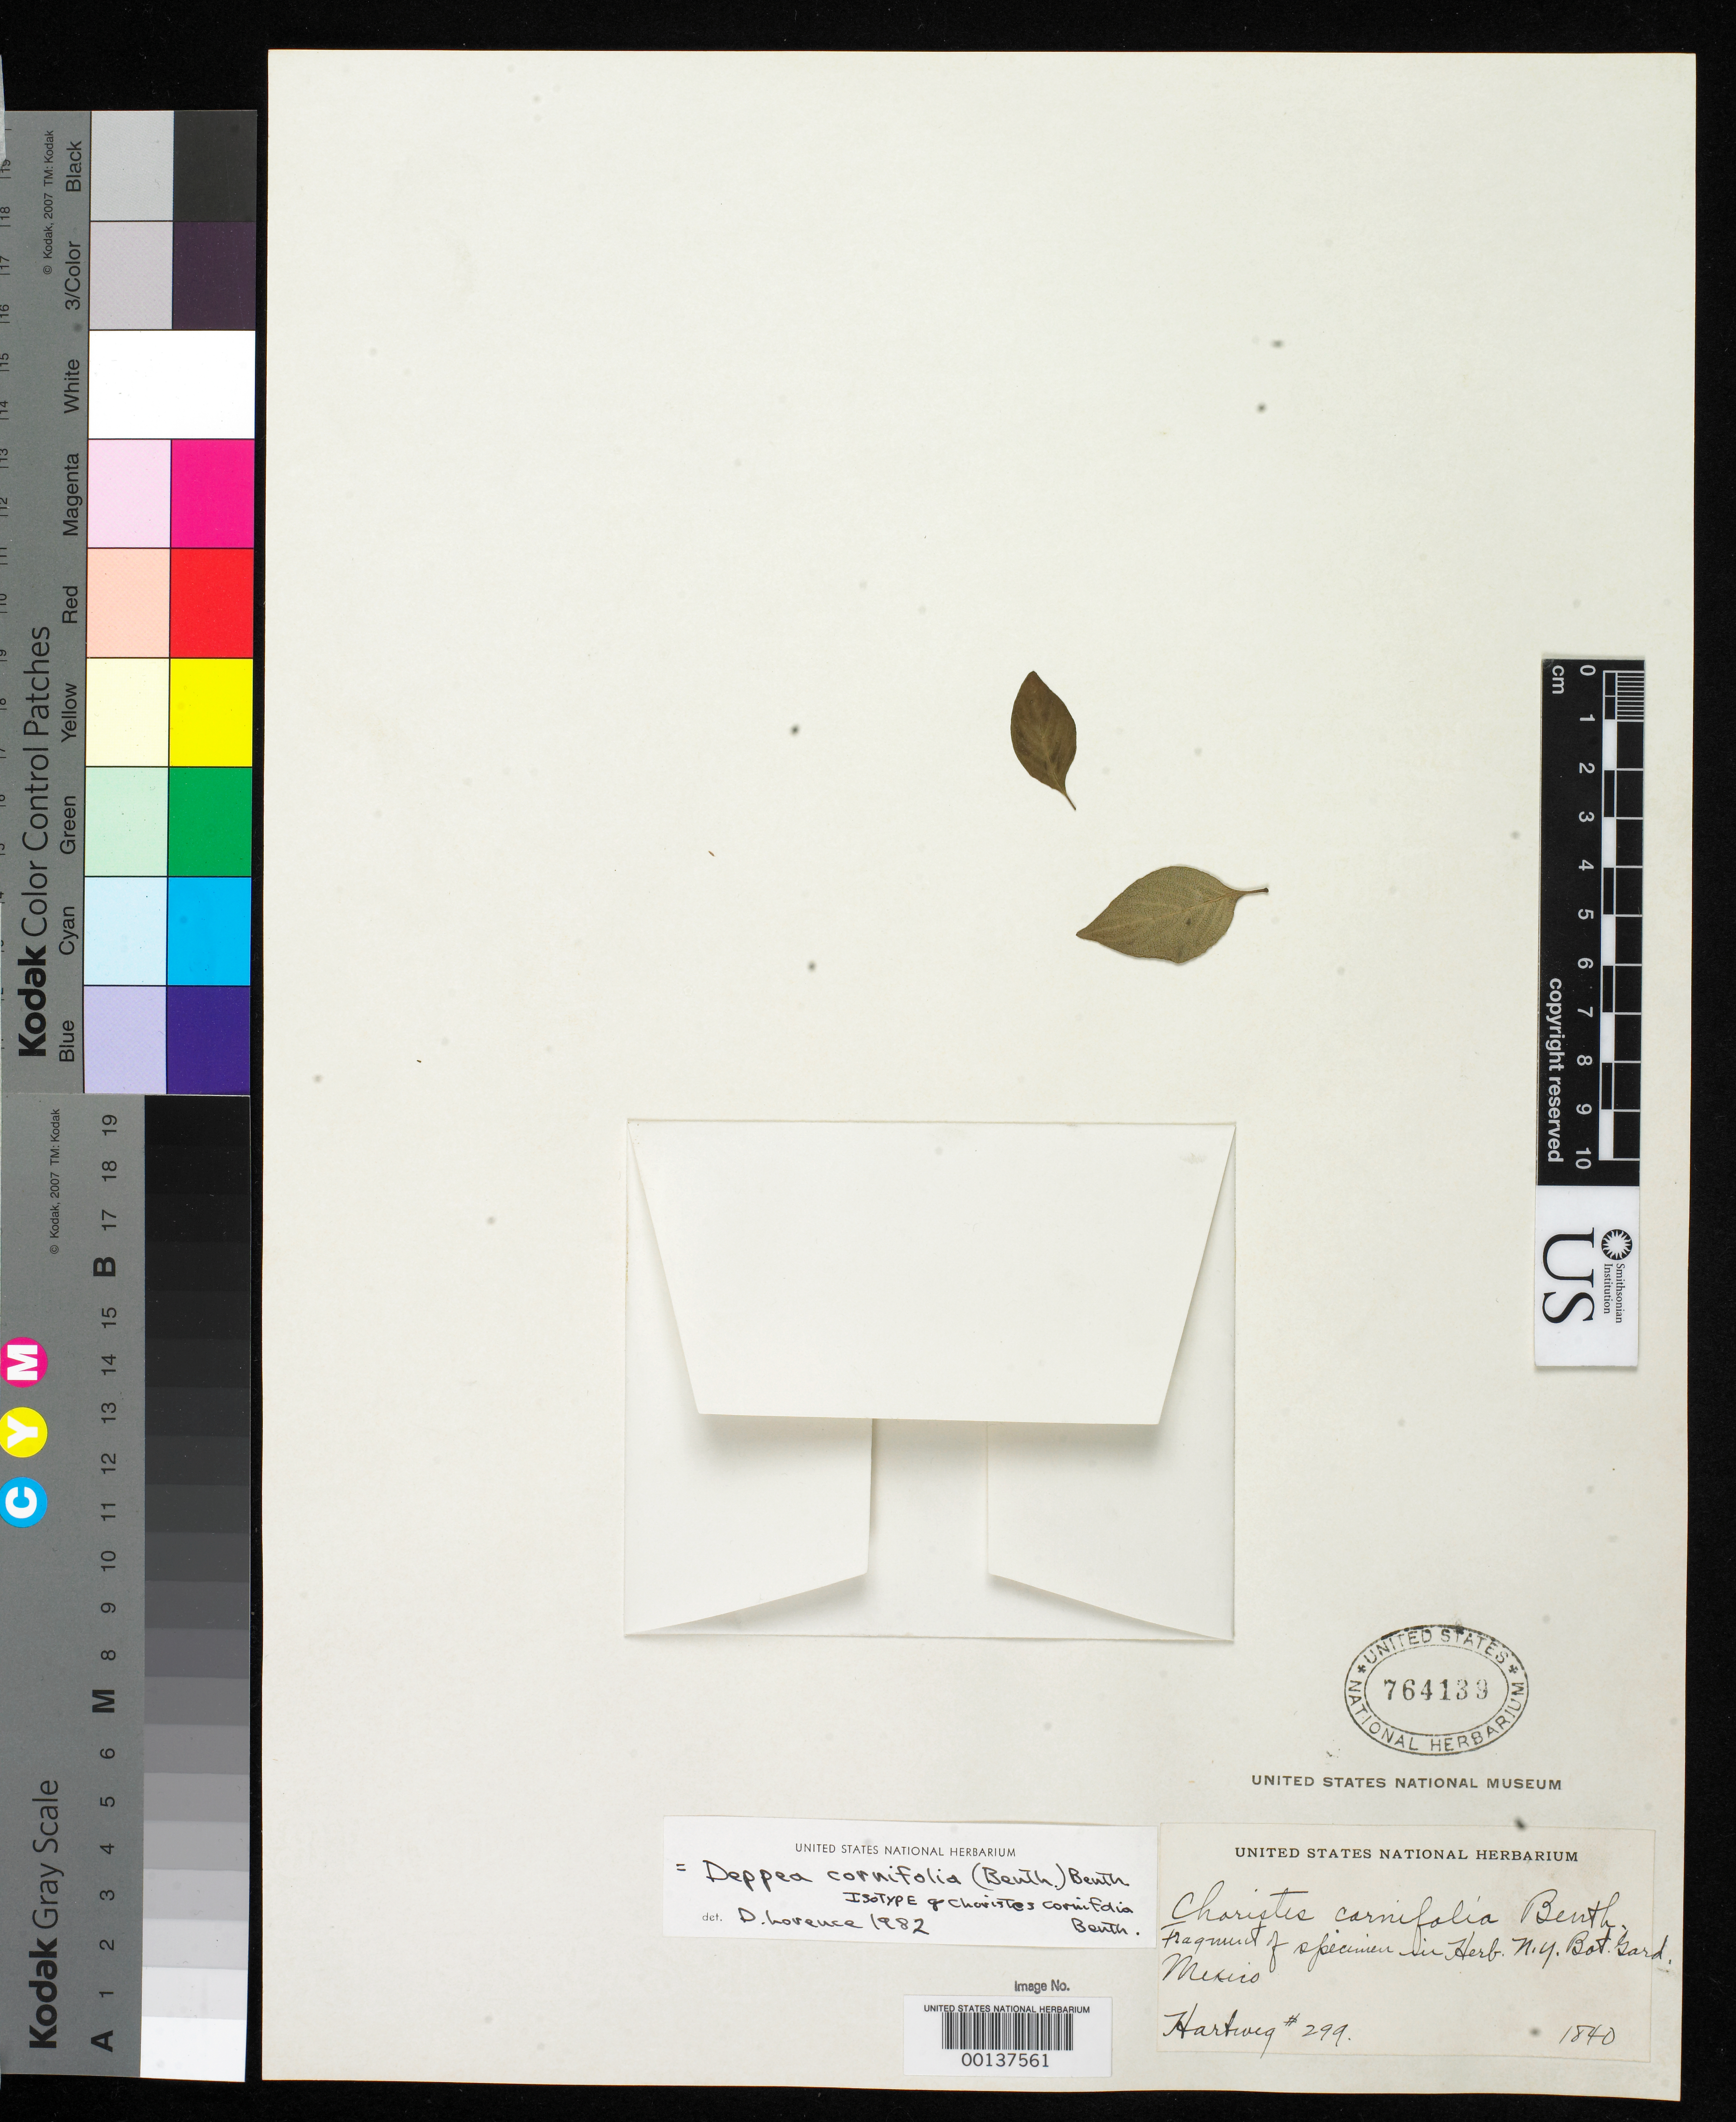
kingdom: Plantae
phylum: Tracheophyta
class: Magnoliopsida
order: Gentianales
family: Rubiaceae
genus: Rondeletia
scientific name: Rondeletia cornifolia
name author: Benth.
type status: Type Material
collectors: K. Hartweg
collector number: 299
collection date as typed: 1840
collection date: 1840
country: Mexico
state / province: Michoacán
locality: Morelia.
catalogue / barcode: US 764139